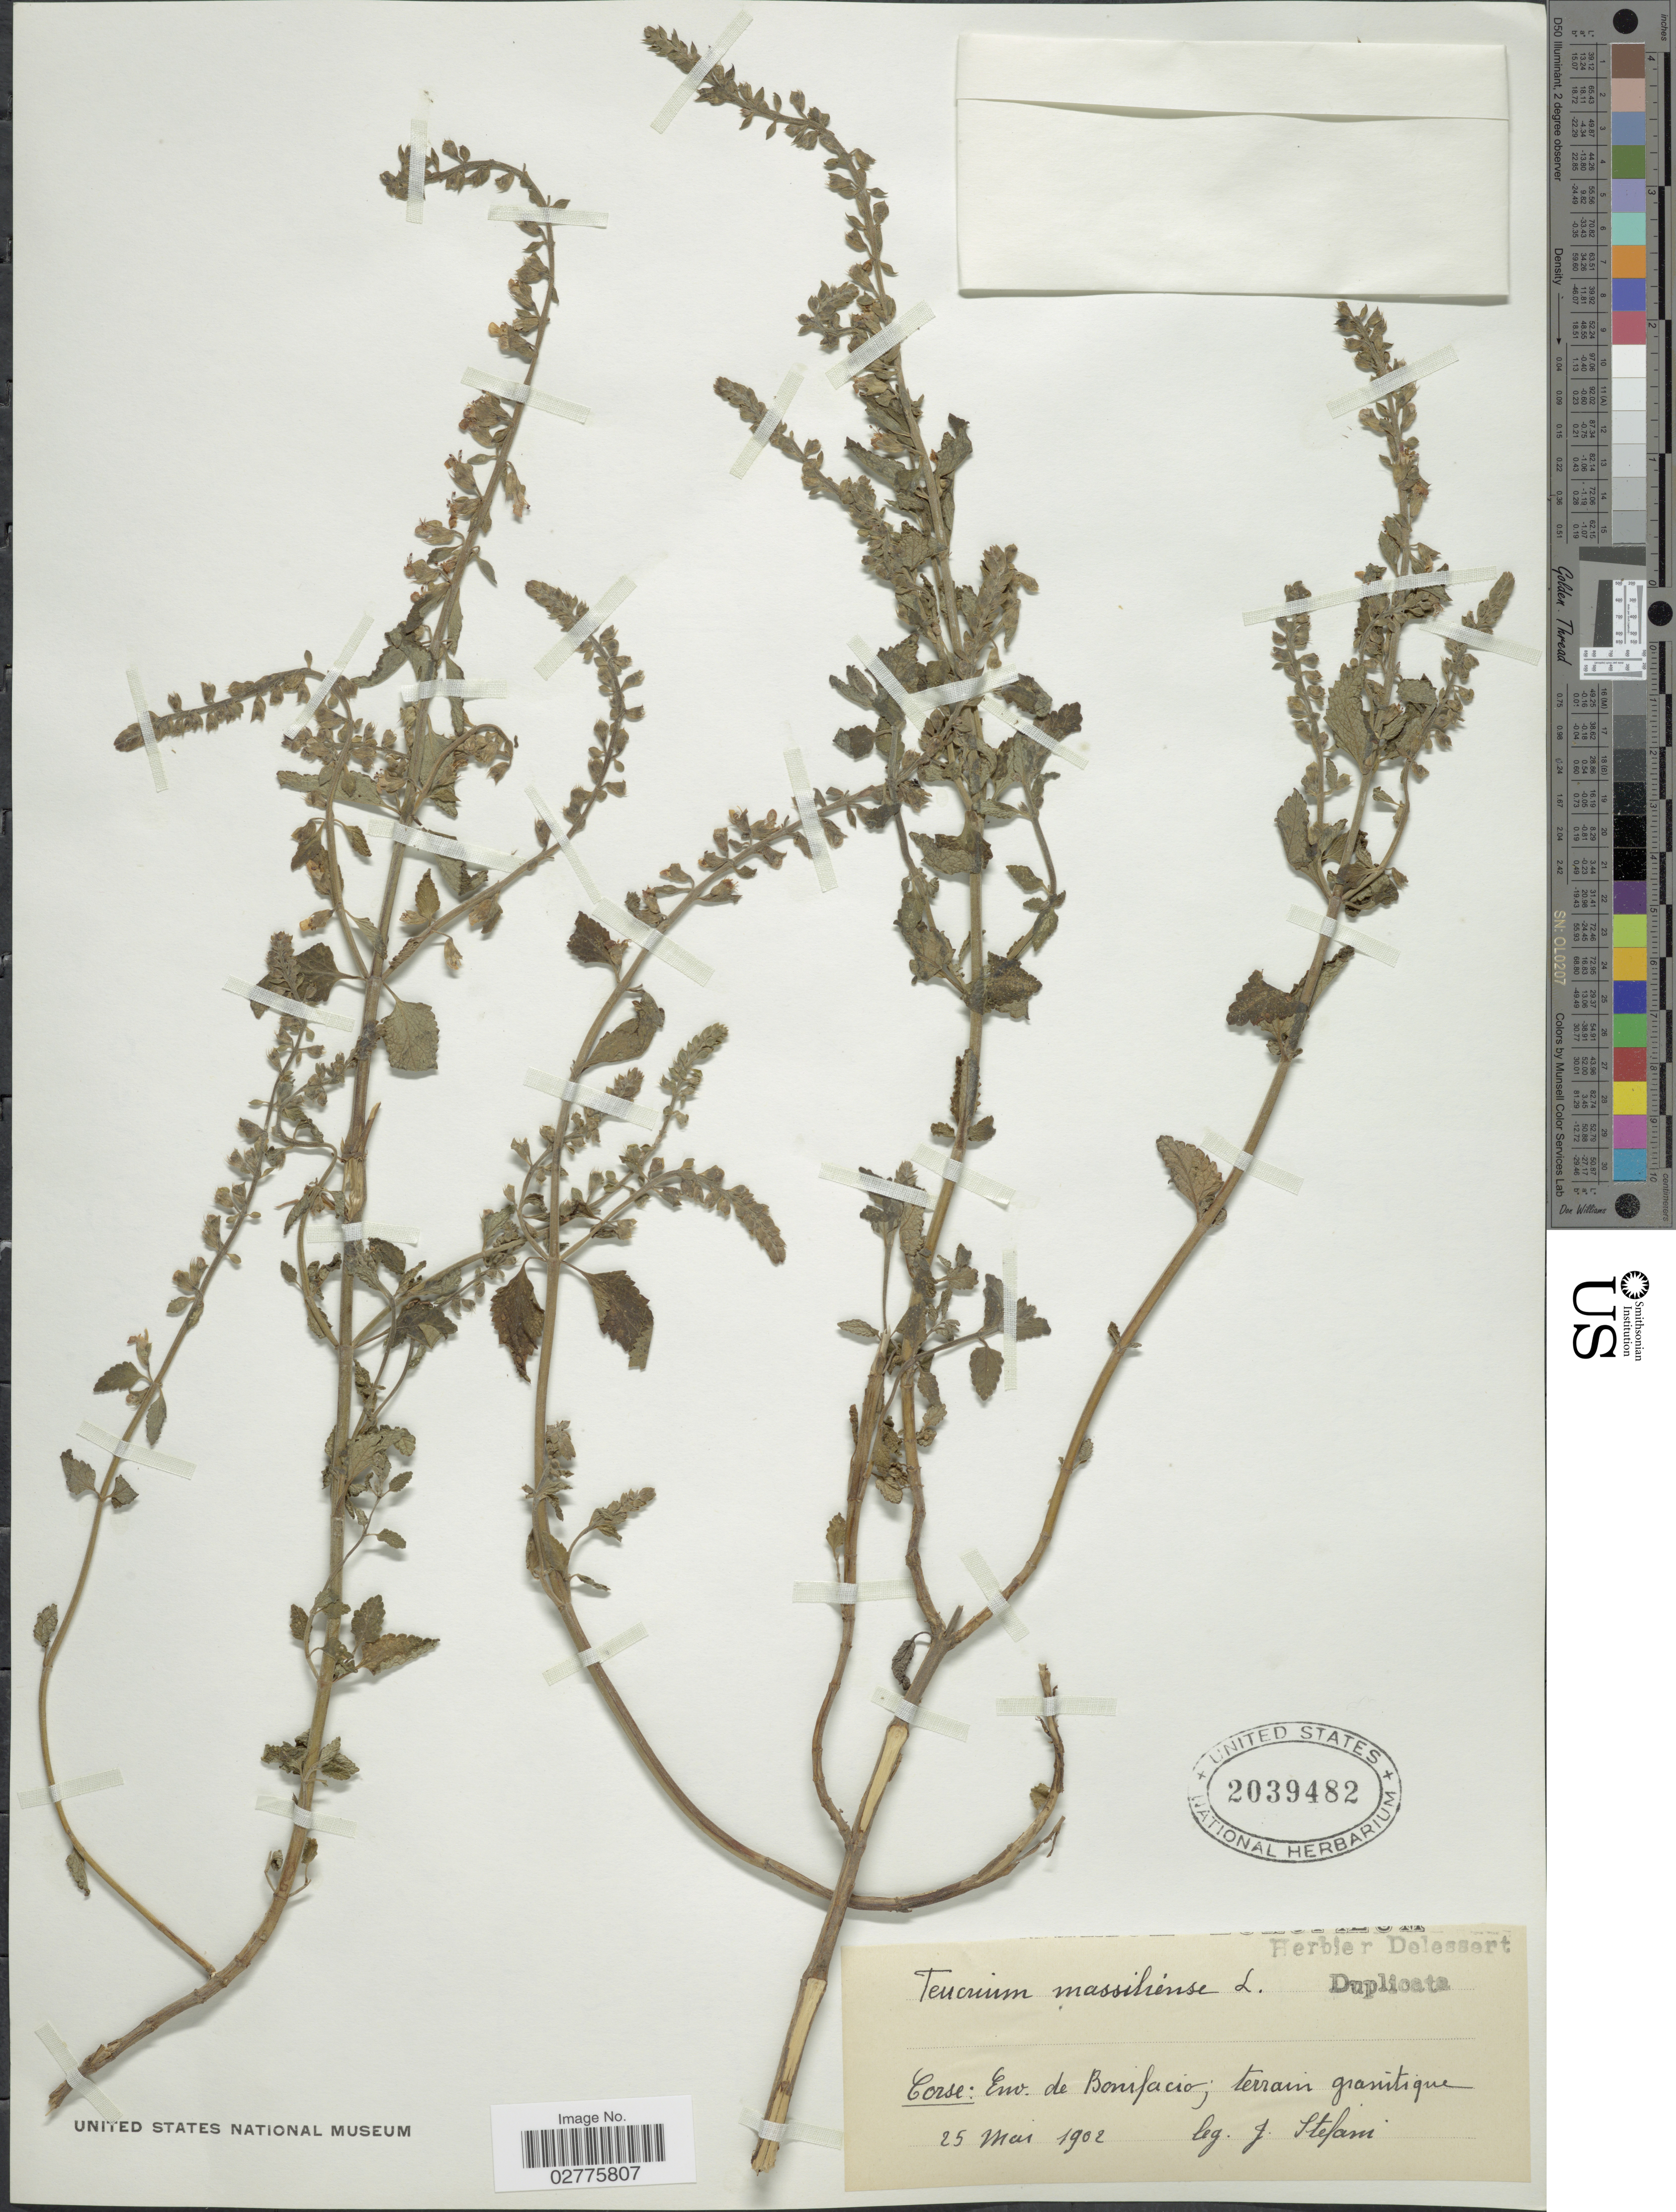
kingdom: Plantae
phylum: Tracheophyta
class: Magnoliopsida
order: Lamiales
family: Lamiaceae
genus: Teucrium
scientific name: Teucrium massiliense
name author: L.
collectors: J. Stefani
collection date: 1902-05-25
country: France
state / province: Corsica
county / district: Corse-du-Sud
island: Corse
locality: Corse: Env. de Bonifacio.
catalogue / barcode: US 2039482